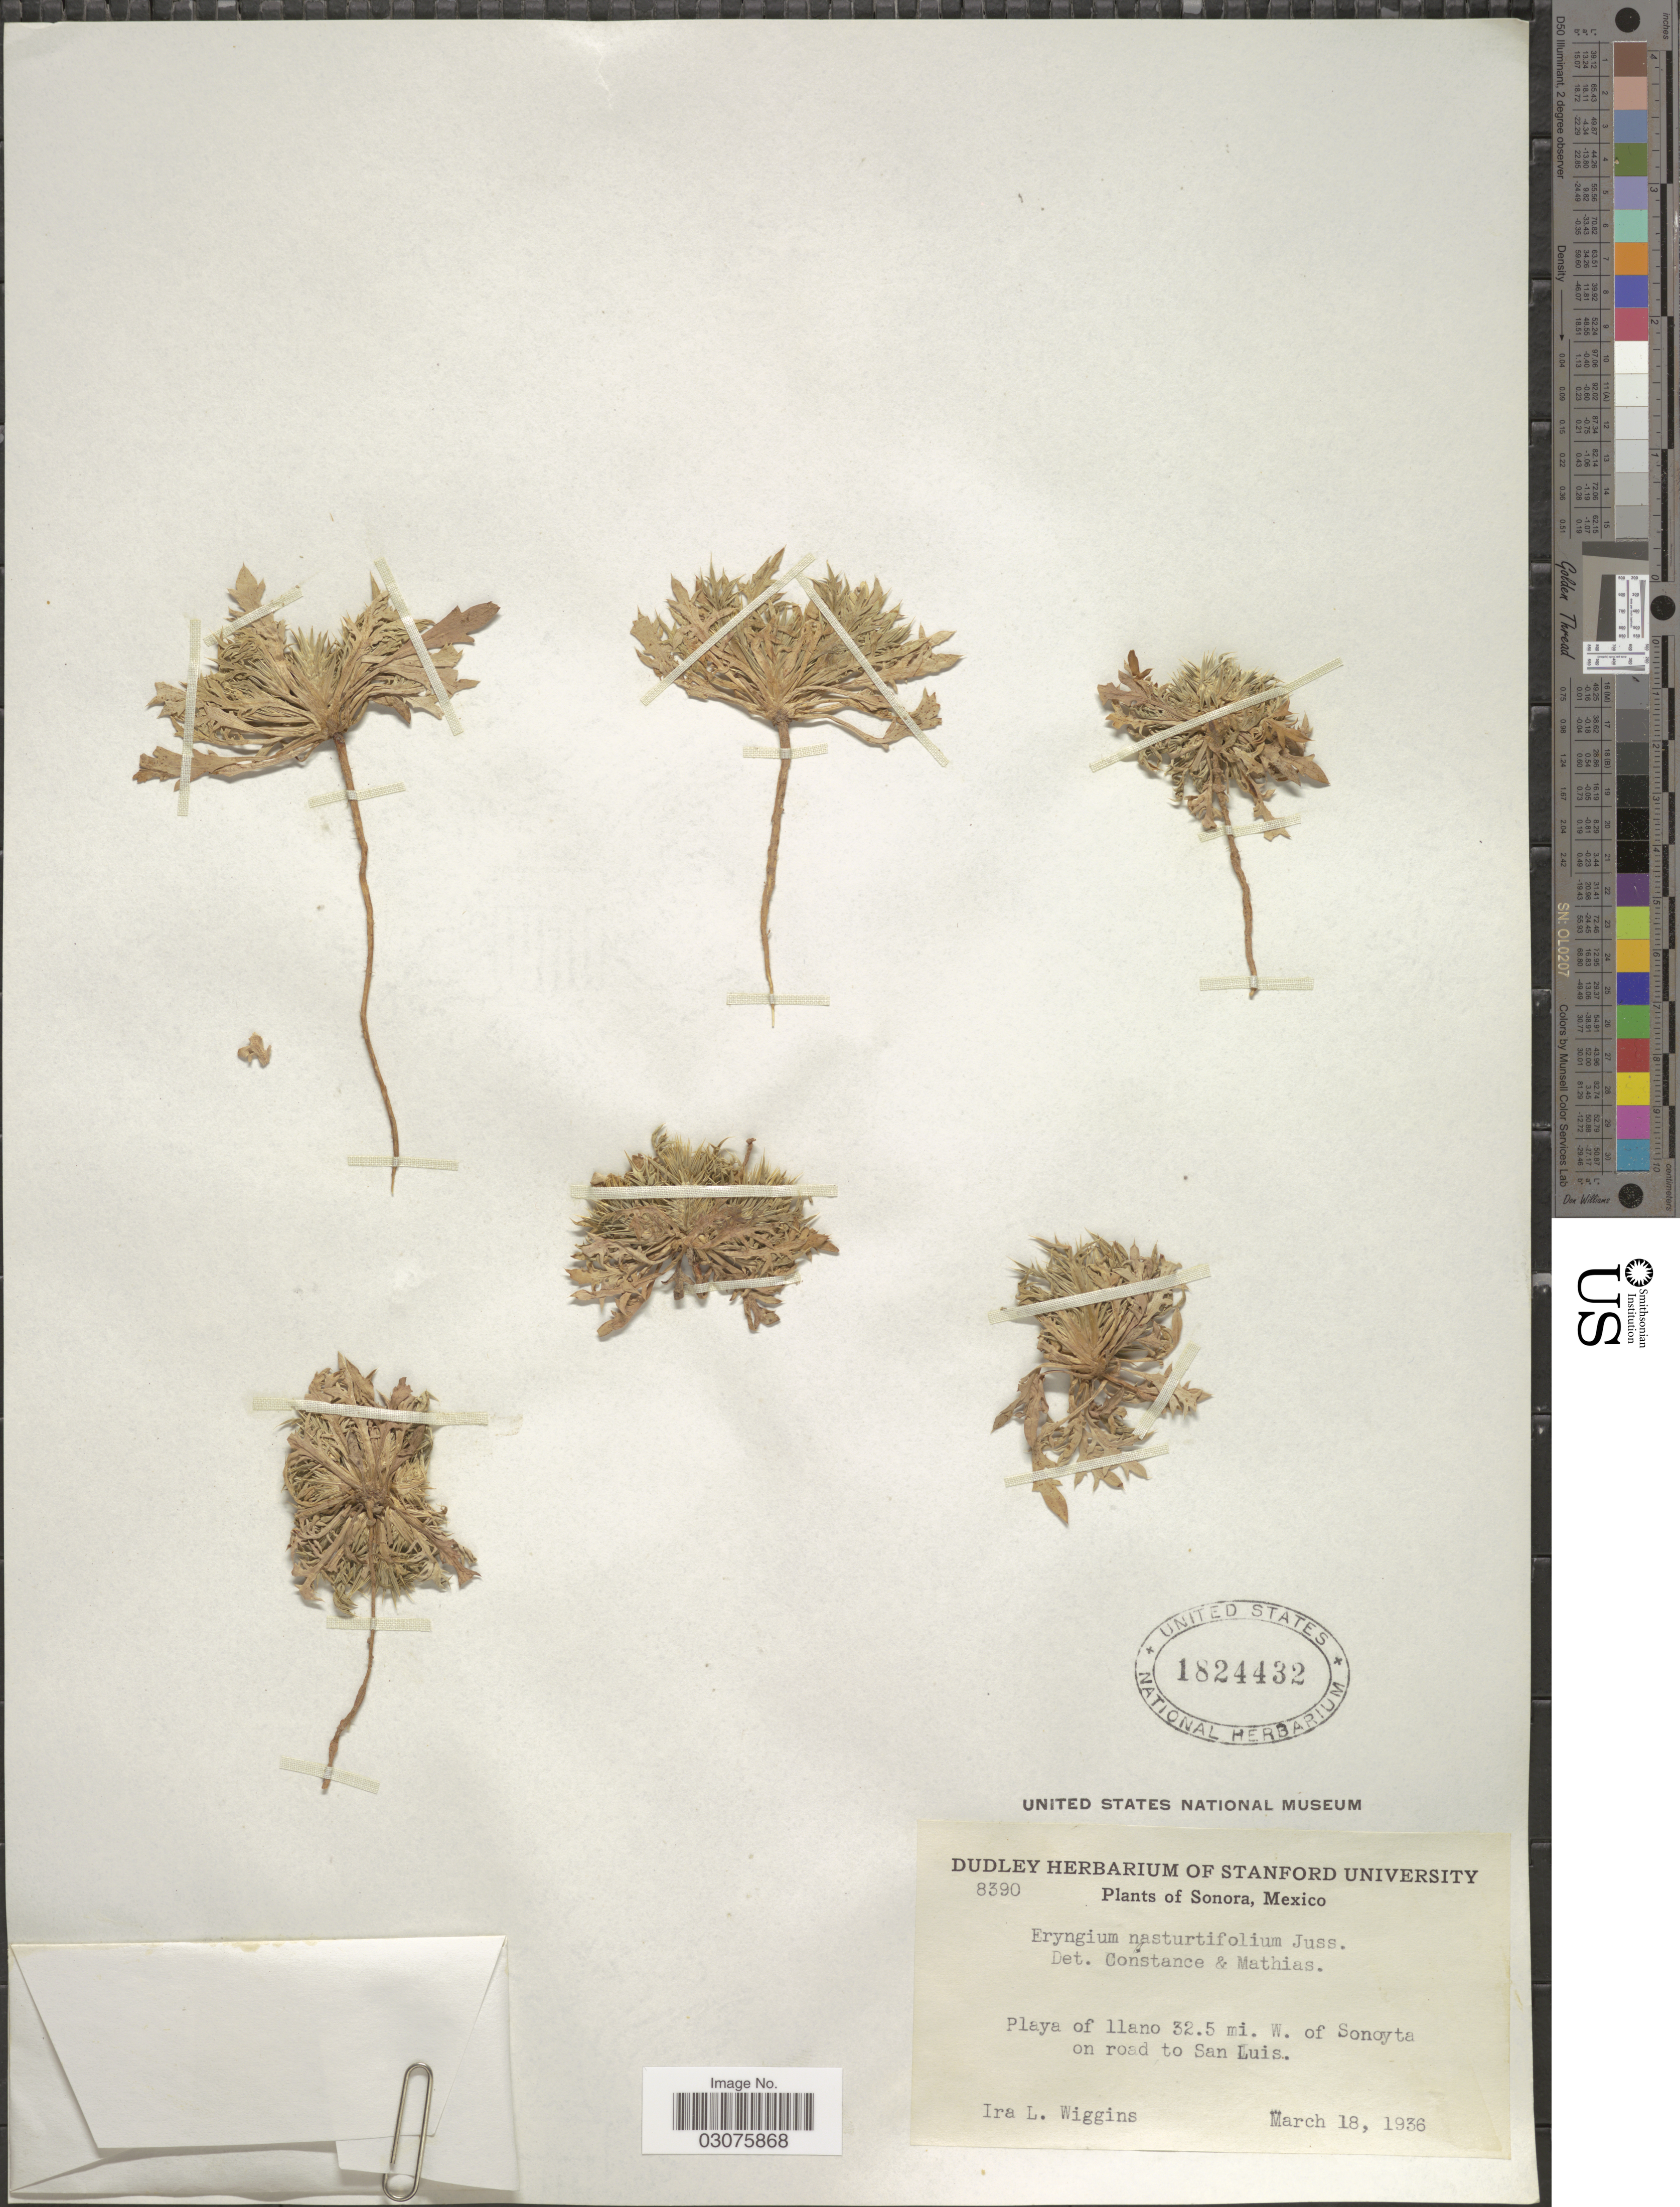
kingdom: Plantae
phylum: Tracheophyta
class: Magnoliopsida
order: Apiales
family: Apiaceae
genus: Eryngium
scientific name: Eryngium nasturtiifolium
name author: Juss. ex F. Delaroche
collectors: I. L. Wiggins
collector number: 8390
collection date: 1936-03-18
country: Mexico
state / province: Sonora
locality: Playa of llano 32.5 mi. W. of Snonoyta on road to San Luis.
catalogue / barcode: US 1824432